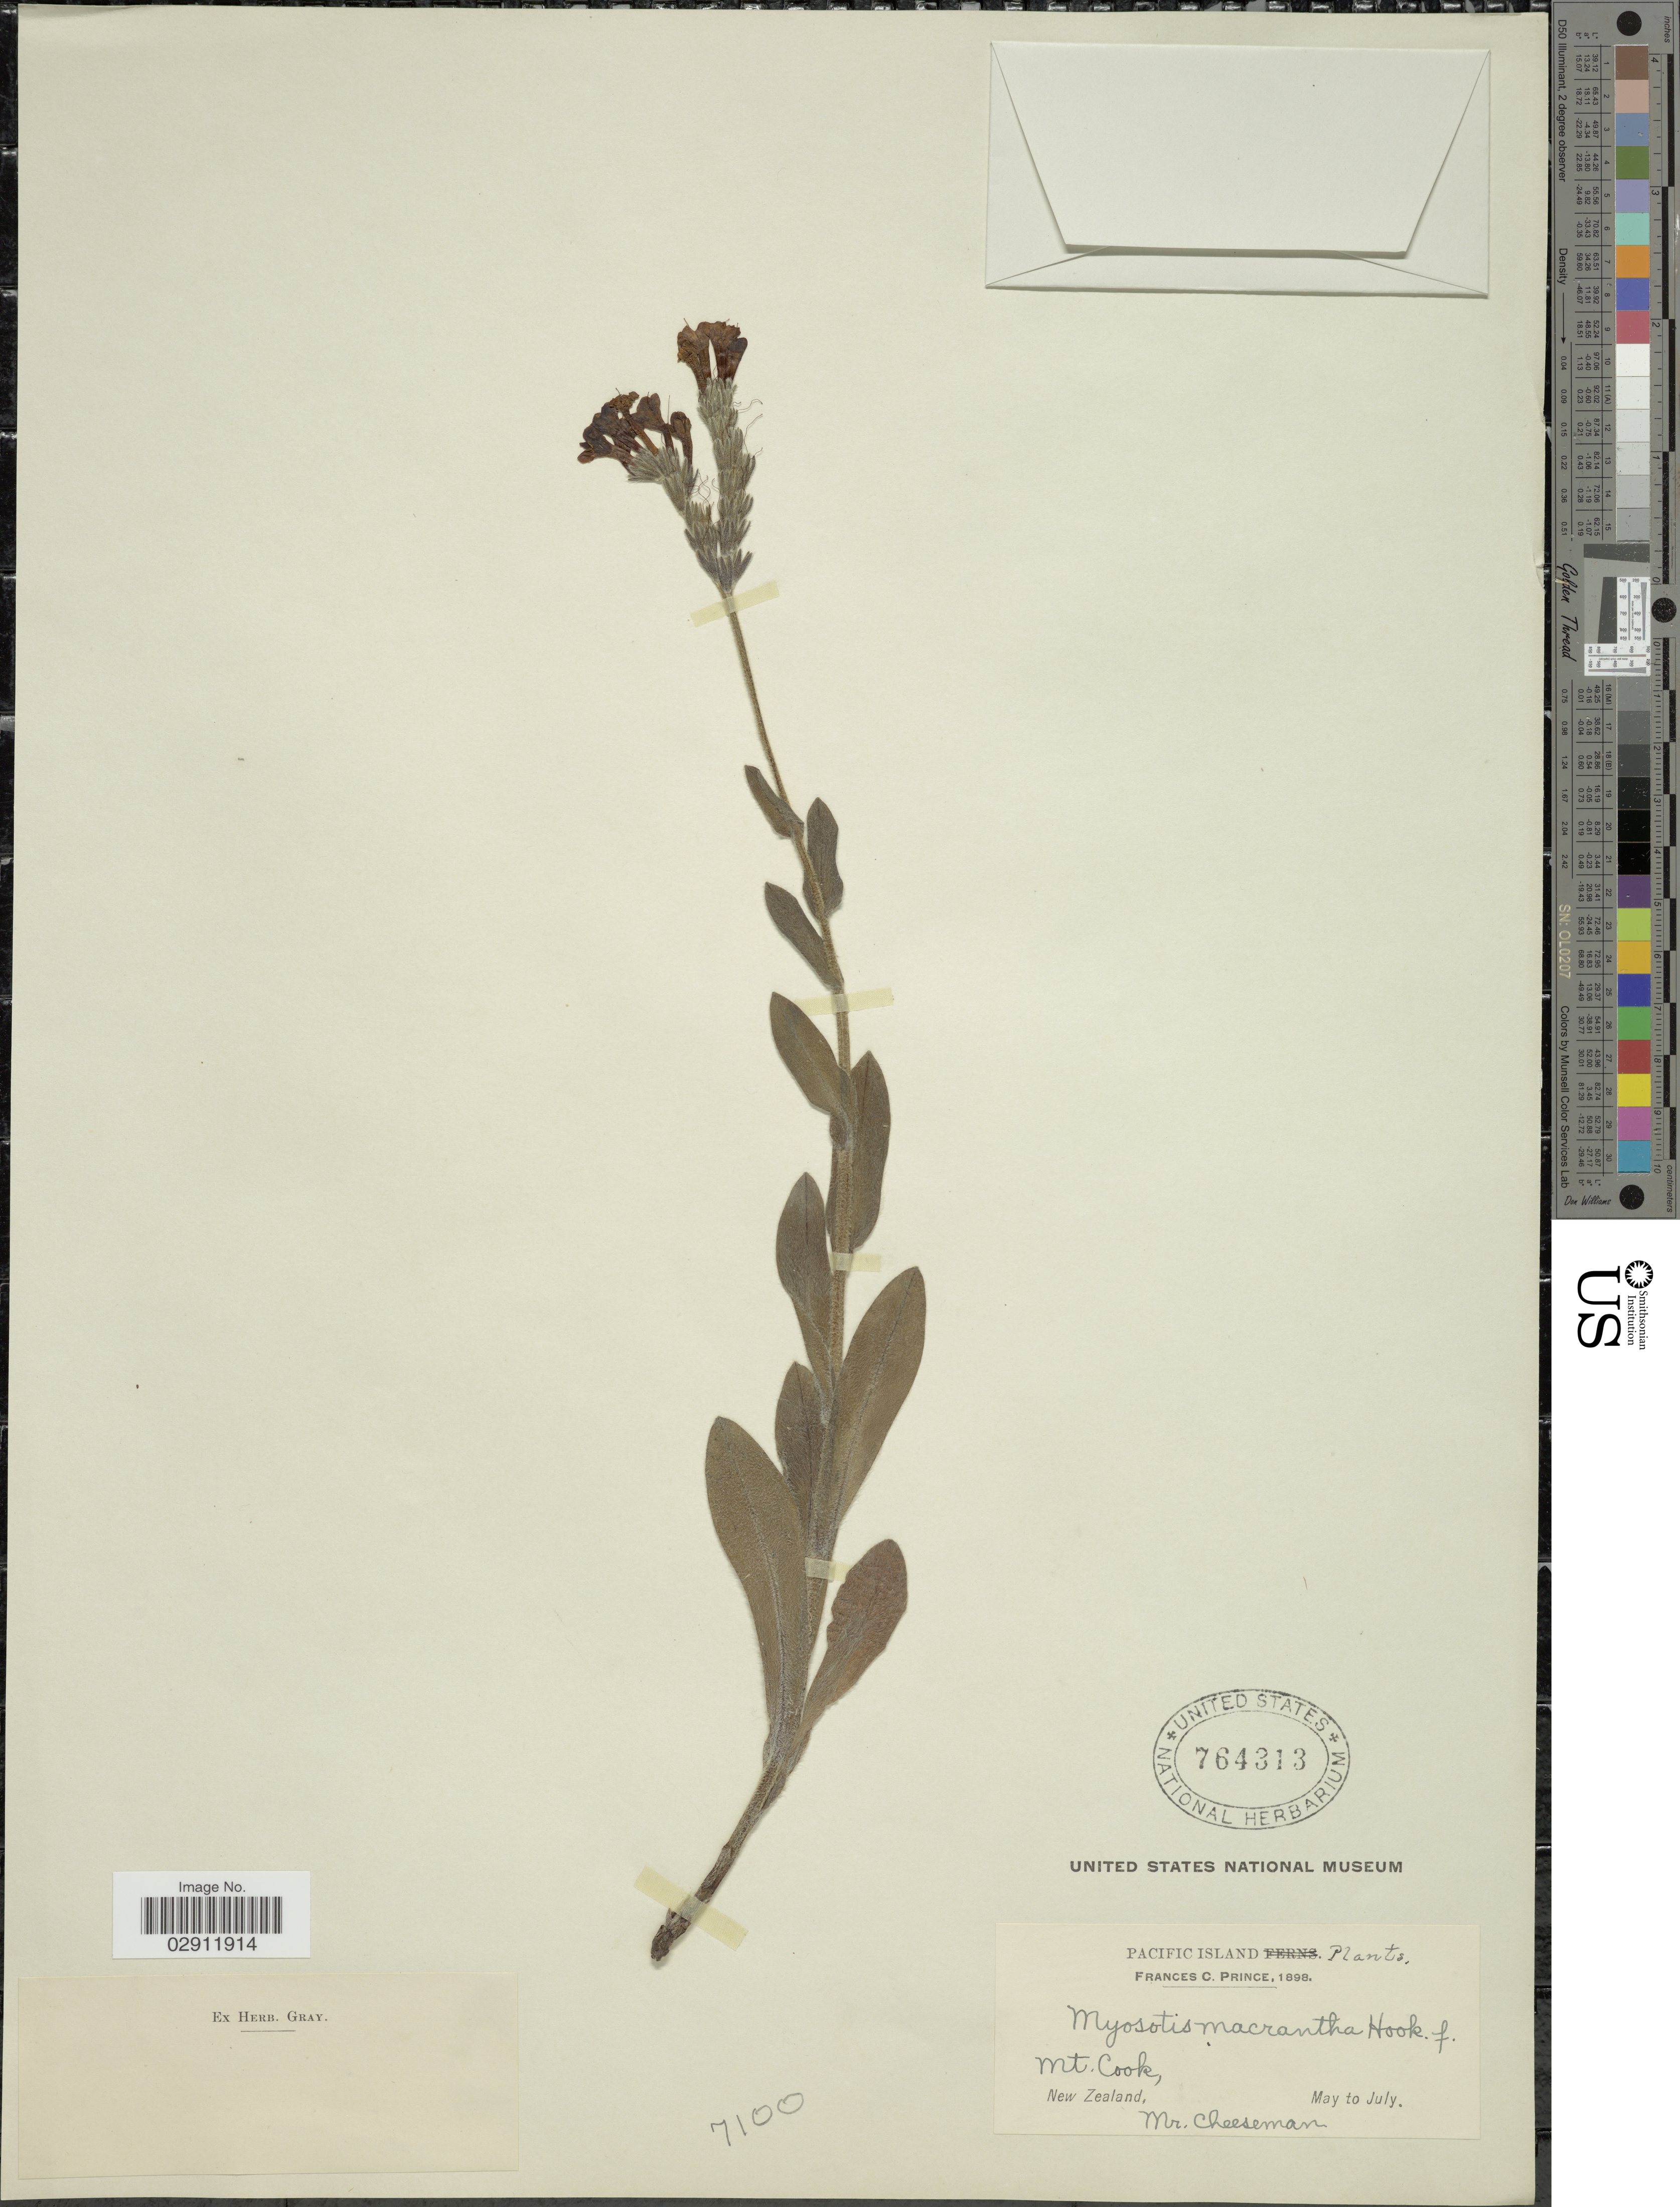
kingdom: Plantae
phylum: Tracheophyta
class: Magnoliopsida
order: Boraginales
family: Boraginaceae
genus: Myosotis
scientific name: Myosotis macrantha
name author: G. Nicholson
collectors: F. Prince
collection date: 1898-05/1898-07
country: New Zealand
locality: Pacific Island. Mt. Cook.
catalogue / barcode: US 764313